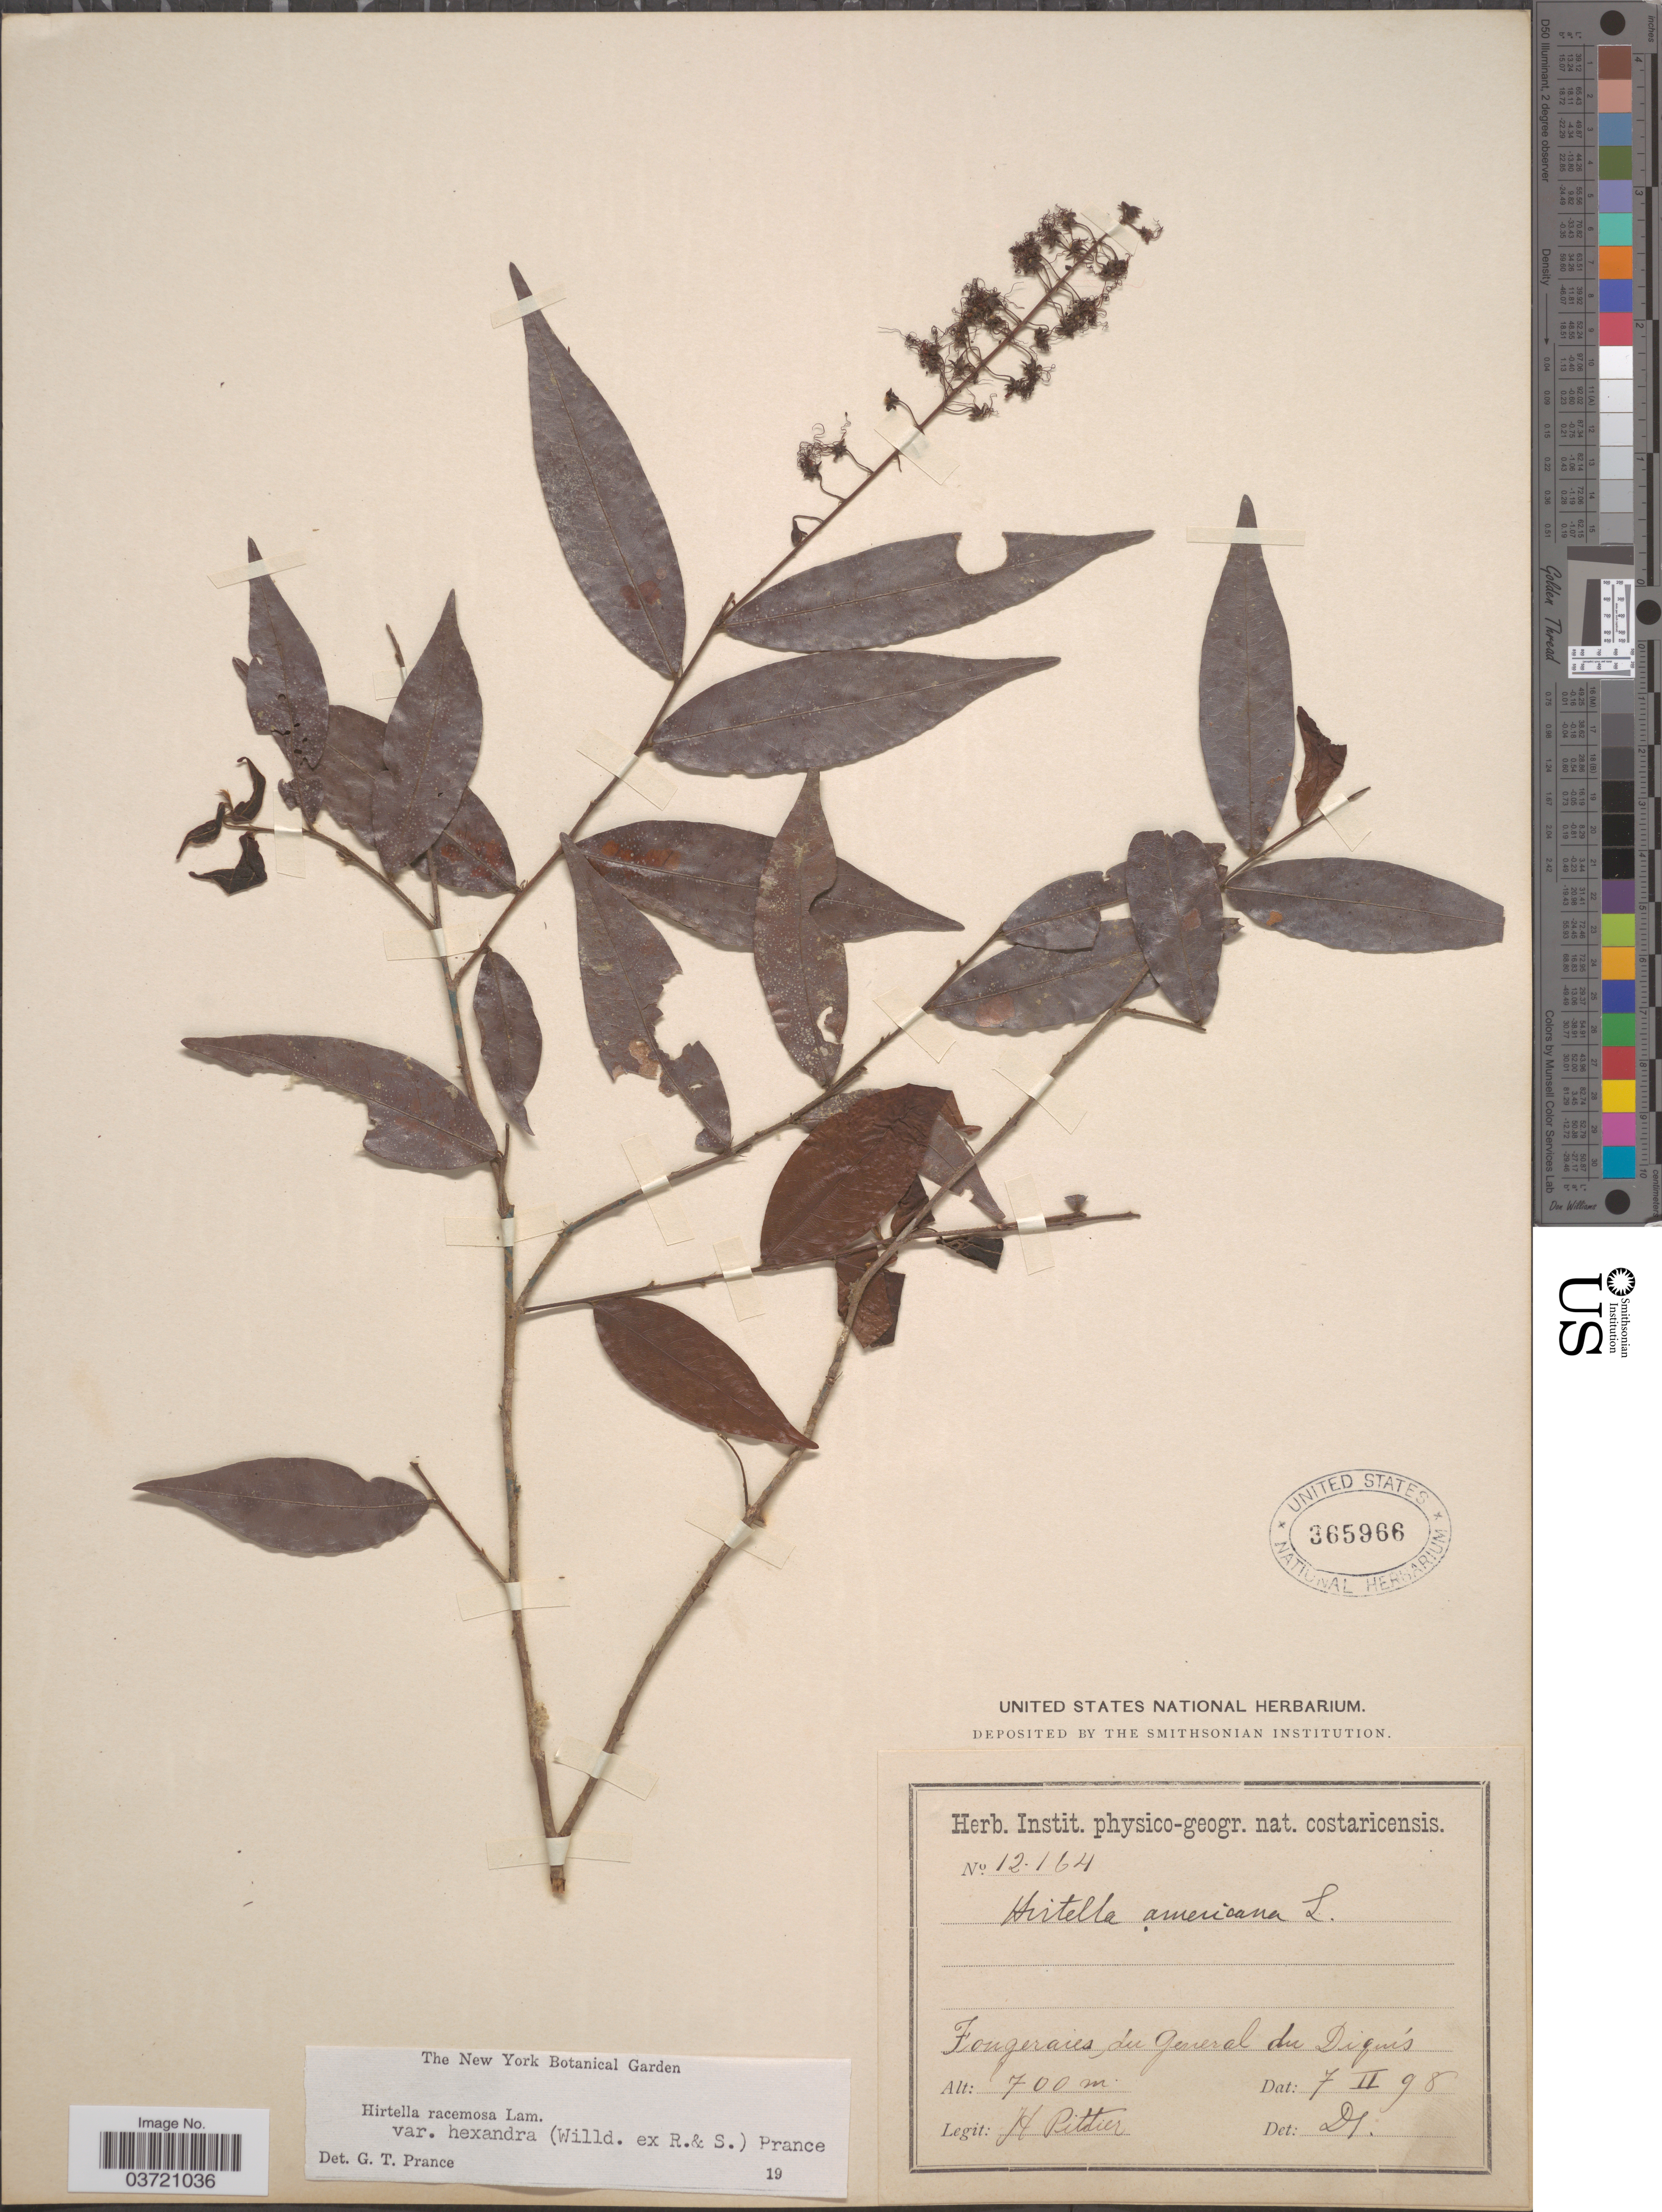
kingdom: Plantae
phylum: Tracheophyta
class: Magnoliopsida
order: Malpighiales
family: Chrysobalanaceae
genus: Hirtella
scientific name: Hirtella racemosa var. hexandra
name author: (Willd. ex Roem. & Schult.) Prance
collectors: H. F. Pittier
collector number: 12164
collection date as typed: Transcribed d/m/y: 7/2/98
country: Costa Rica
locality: Fongeraies, du General du Diquis.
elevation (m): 700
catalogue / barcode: US 365966